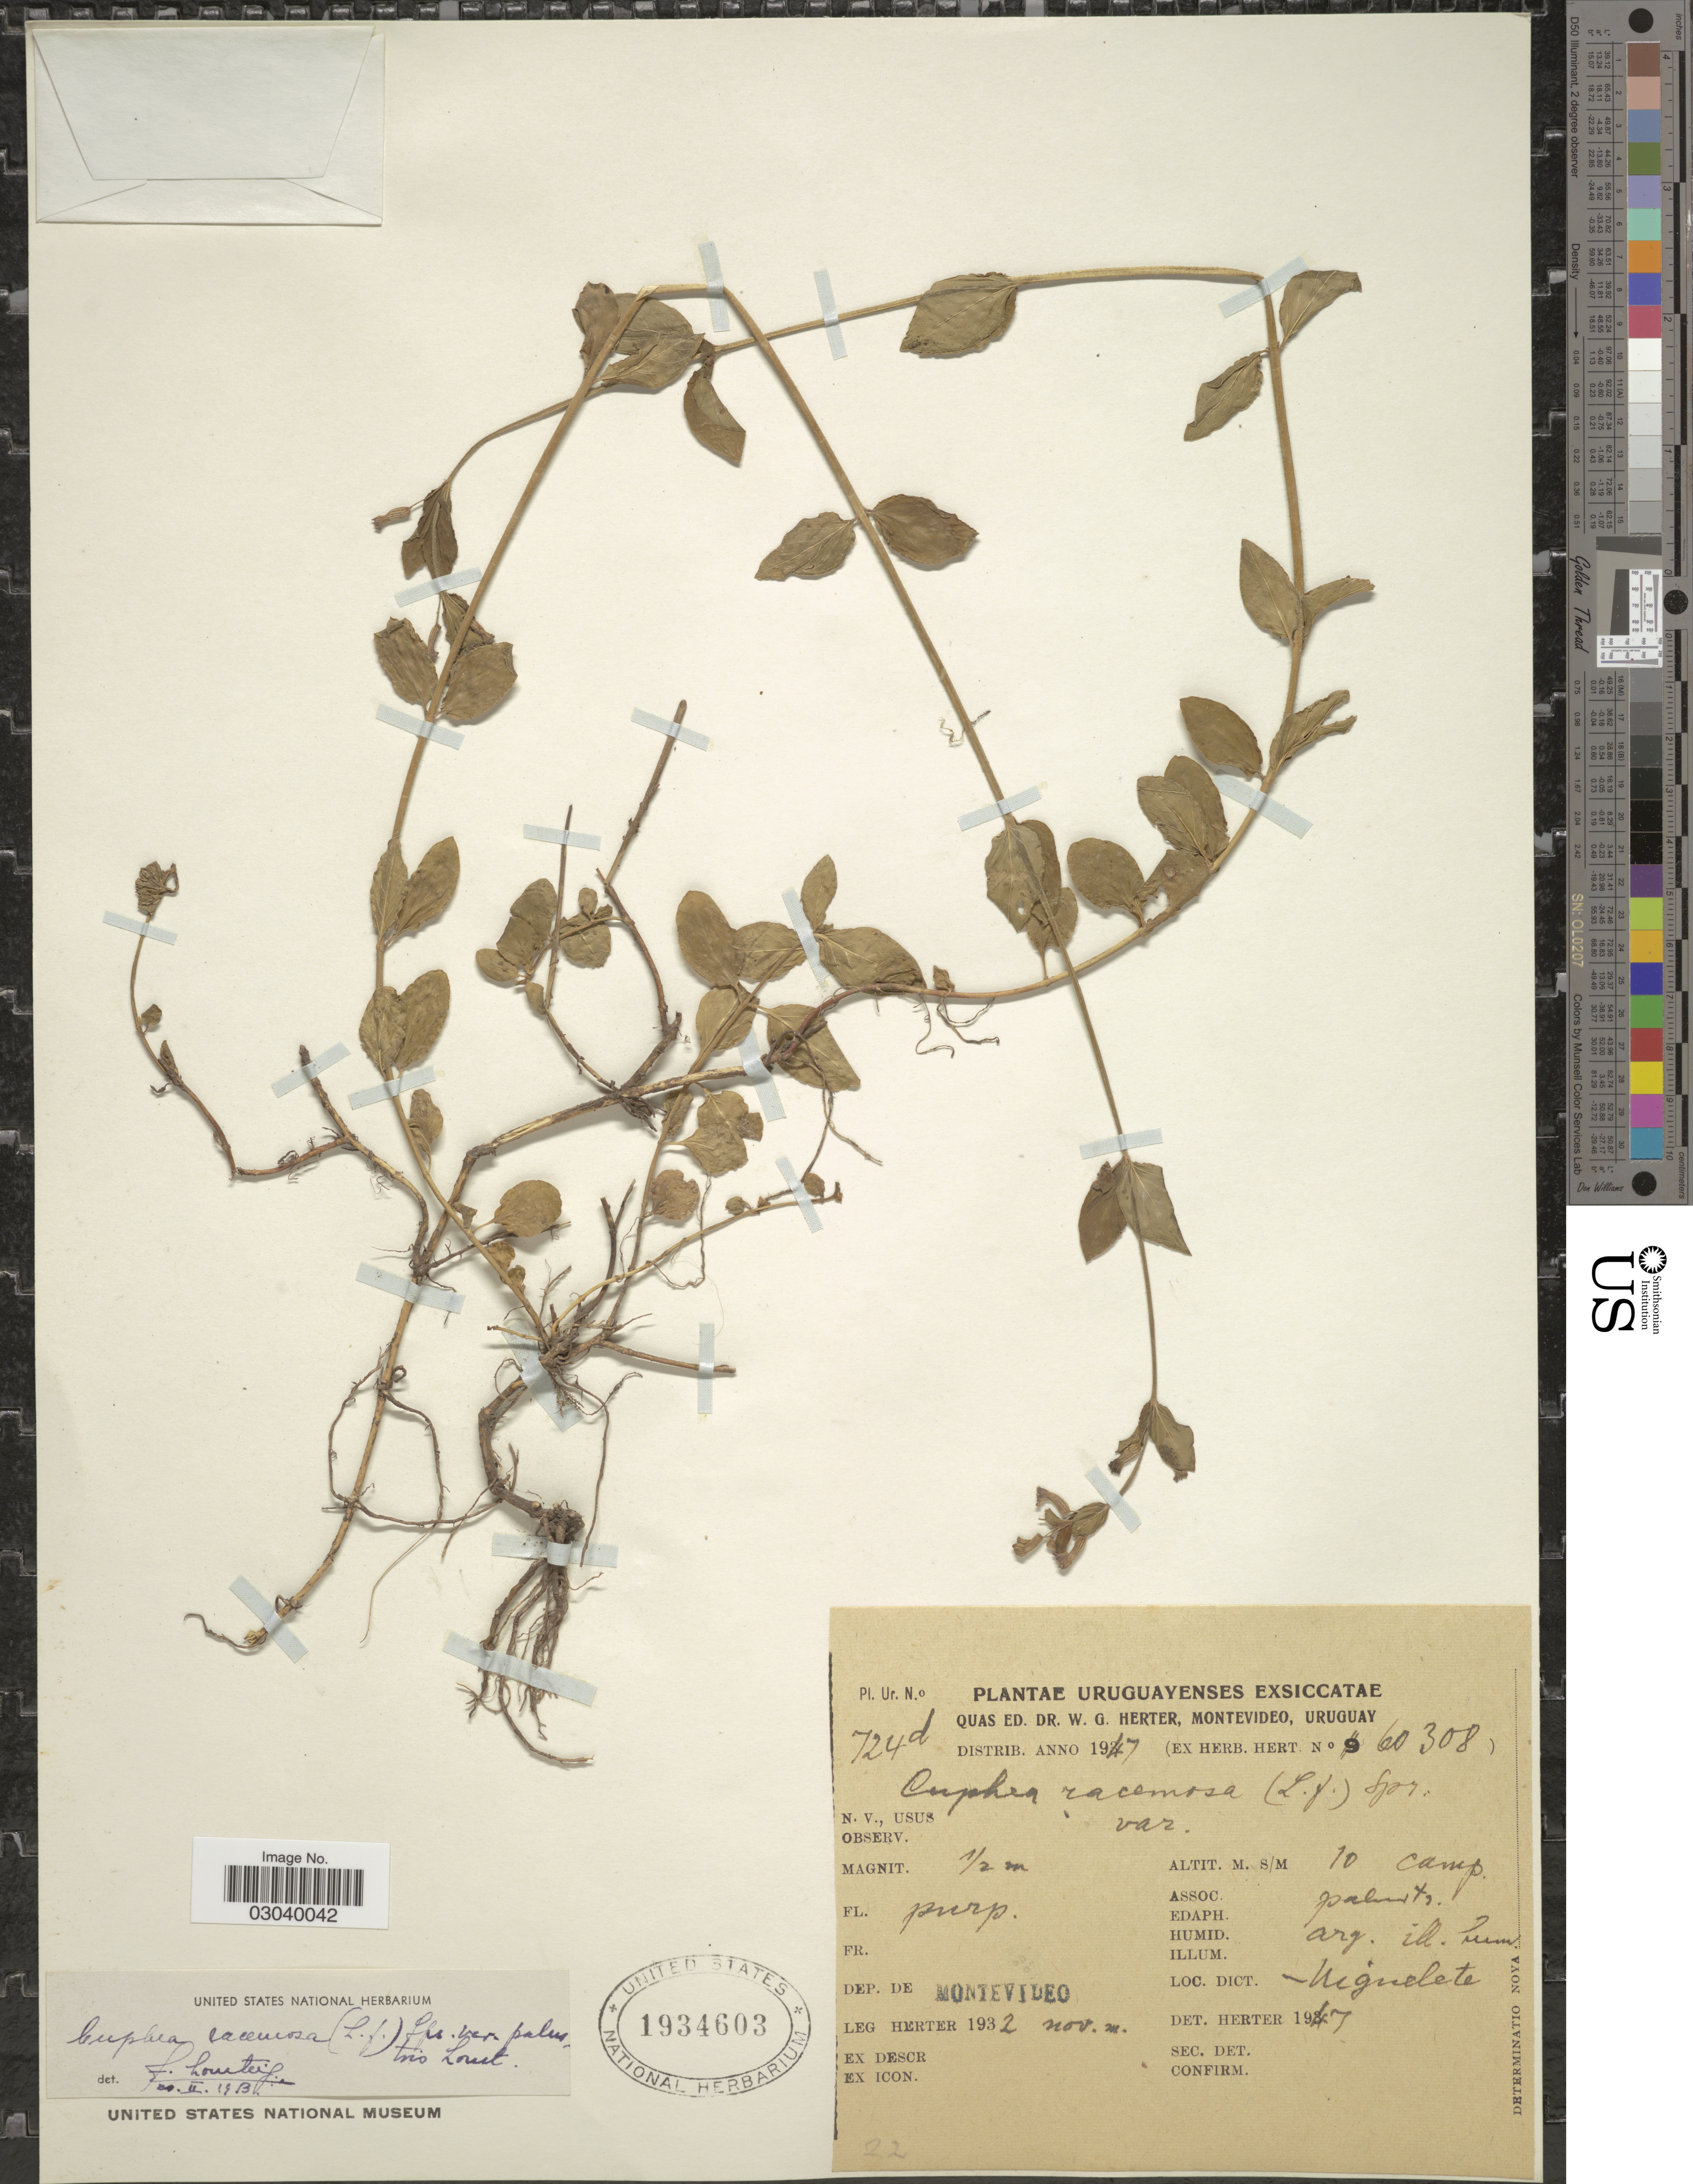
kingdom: Plantae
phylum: Tracheophyta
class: Magnoliopsida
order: Myrtales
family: Lythraceae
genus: Cuphea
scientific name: Cuphea racemosa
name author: (L. f.) Spreng.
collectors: Herter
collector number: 724d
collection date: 1932-11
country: Uruguay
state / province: Montevideo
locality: Miguelete.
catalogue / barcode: US 1934603